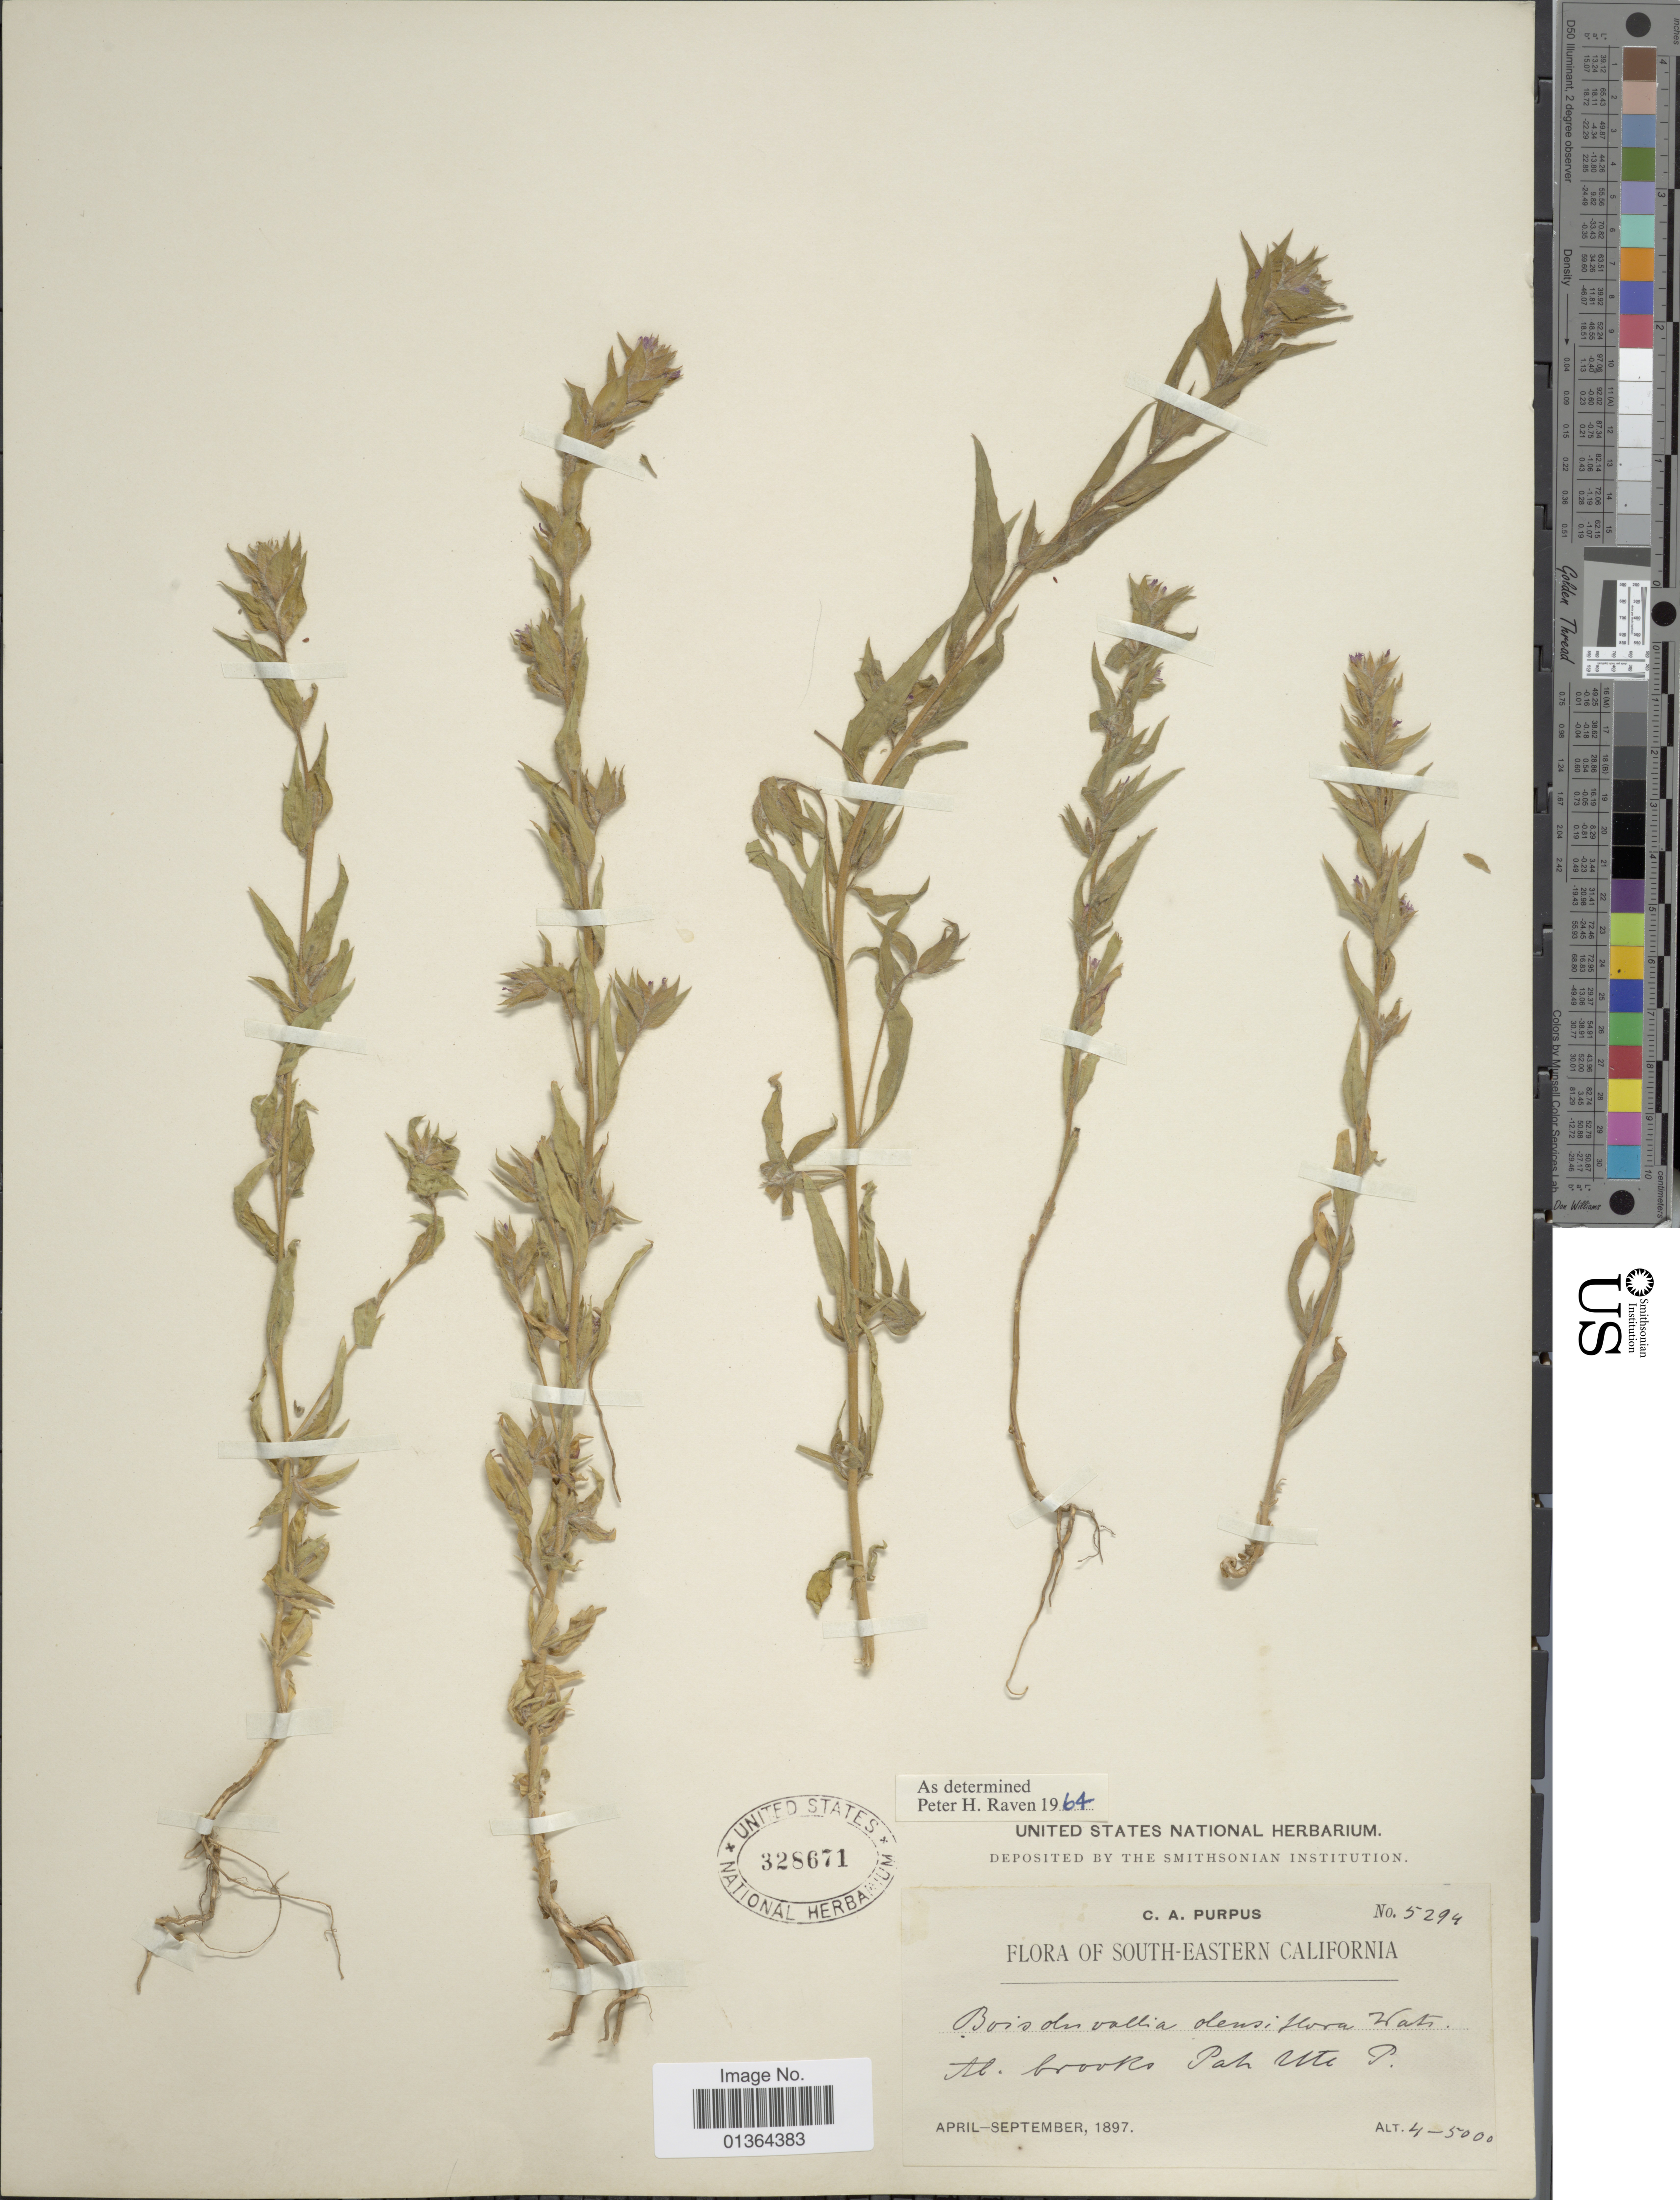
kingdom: Plantae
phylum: Tracheophyta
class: Magnoliopsida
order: Myrtales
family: Onagraceae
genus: Epilobium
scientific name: Epilobium densiflorum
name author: (Lindl.) Hoch & P.H. Raven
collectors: C. A. Purpus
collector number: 5294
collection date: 1897-04/1897-09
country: United States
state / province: California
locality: South-eastern California, at brooks Pah Ute p.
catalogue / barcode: US 328671